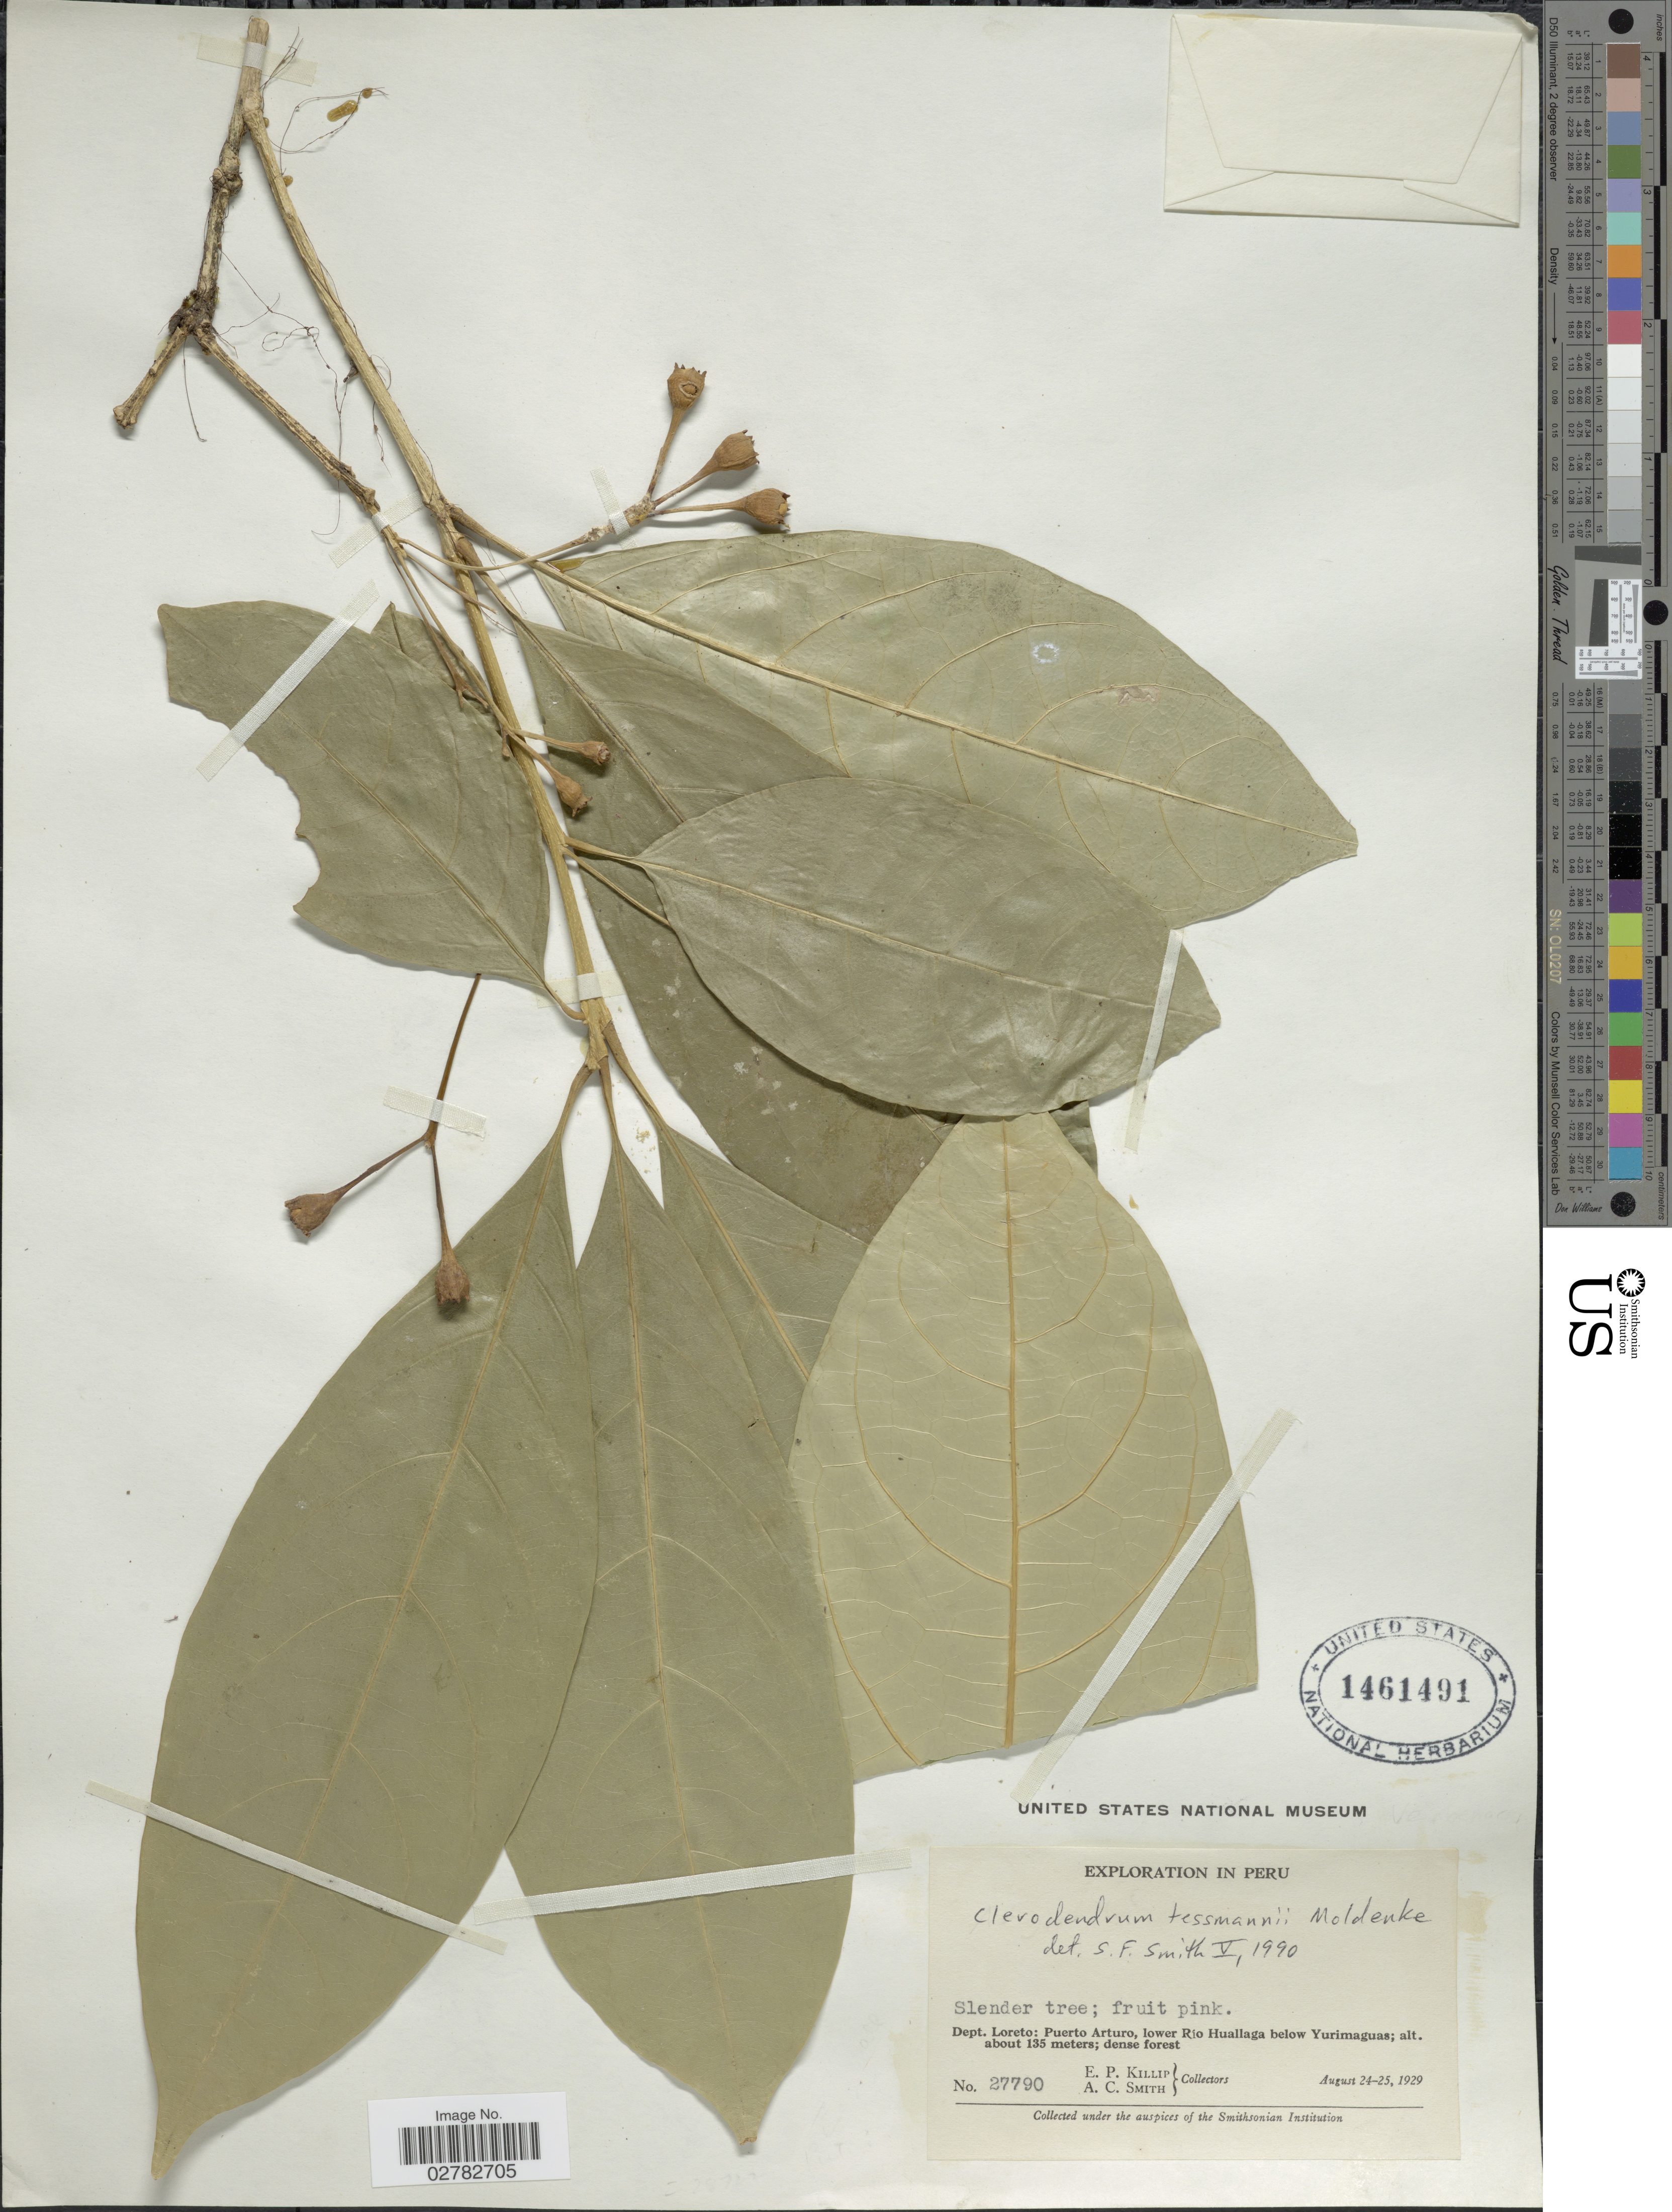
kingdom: Plantae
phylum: Tracheophyta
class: Magnoliopsida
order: Lamiales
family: Lamiaceae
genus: Clerodendrum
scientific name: Clerodendrum tessmannii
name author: Moldenke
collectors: E. P. Killip & A. C. Smith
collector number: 27790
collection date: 1929-08-24/1929-08-25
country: Peru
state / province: Loreto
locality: Dept. Loreto: Puerto Arturo, lower Río Huallaga below Yurimaguas.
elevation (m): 135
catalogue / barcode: US 1461491